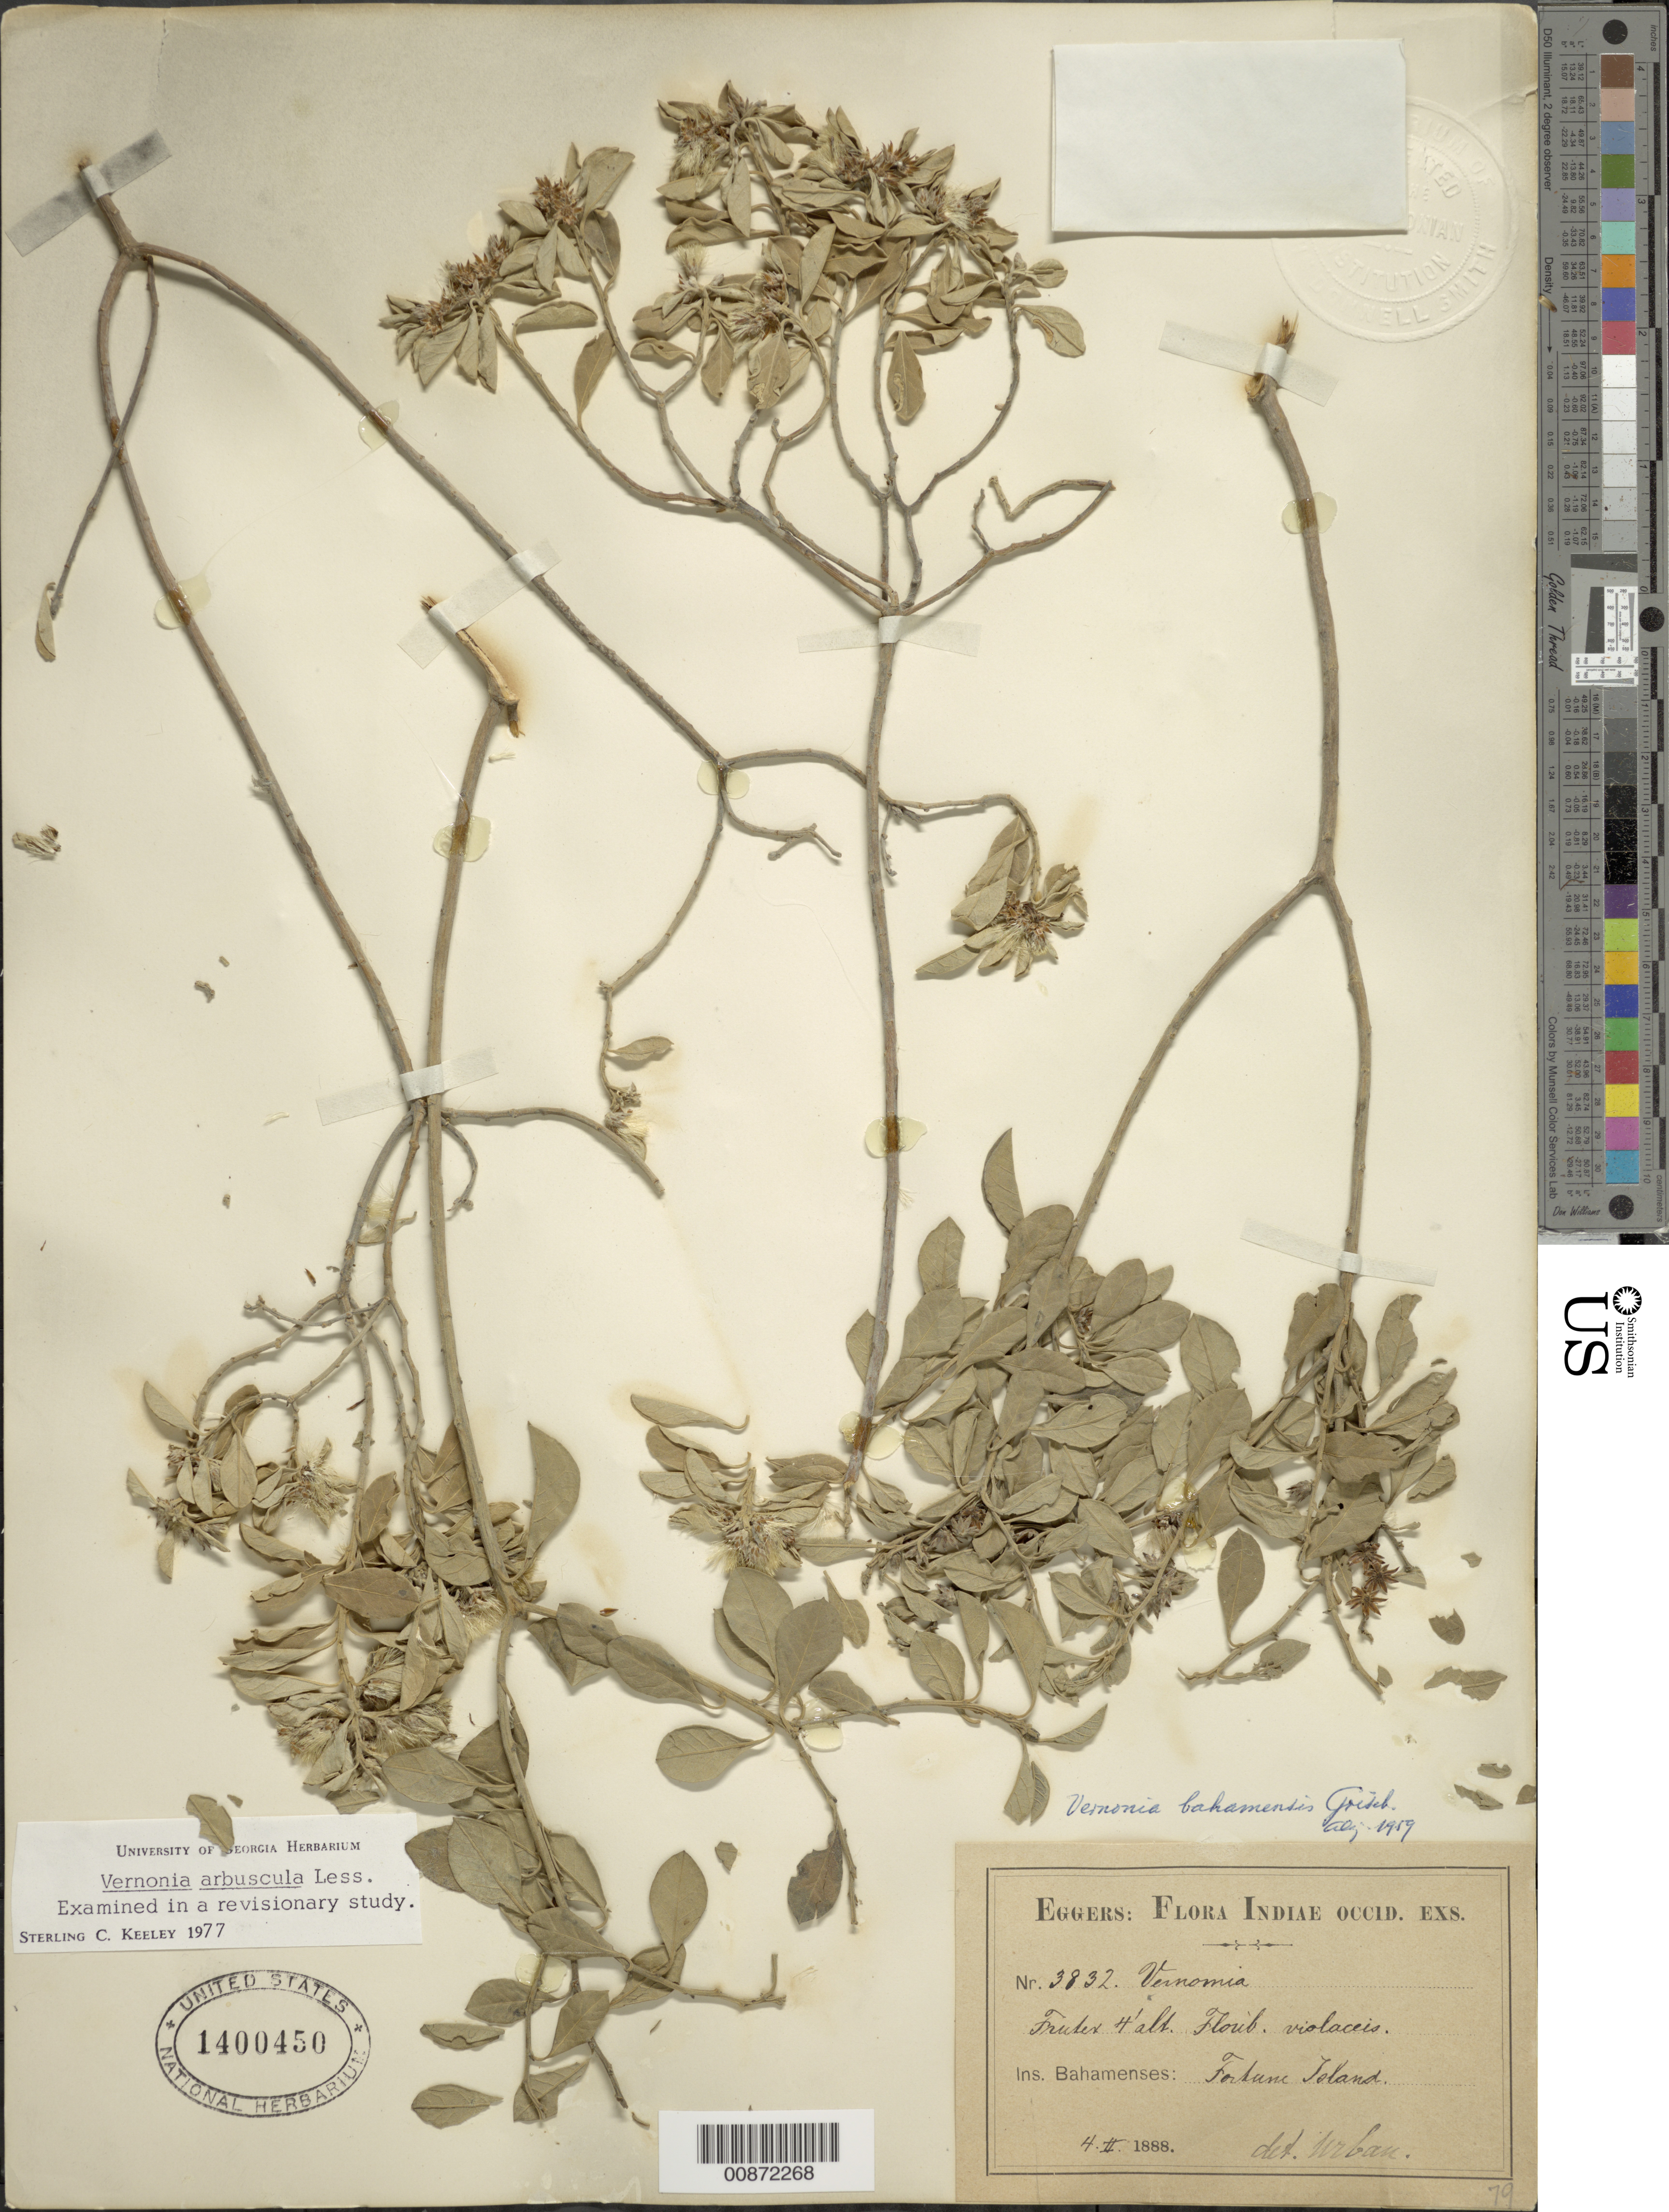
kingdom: Plantae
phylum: Tracheophyta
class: Magnoliopsida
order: Asterales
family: Asteraceae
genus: Lepidaploa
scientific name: Lepidaploa arbuscula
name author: (Less.) H. Rob.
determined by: Keeley, S. C.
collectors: H. F. A. von Eggers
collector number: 3832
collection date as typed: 04 Feb 1888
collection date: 1888-02-04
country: Bahamas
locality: Fortune Island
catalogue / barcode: US 1400450